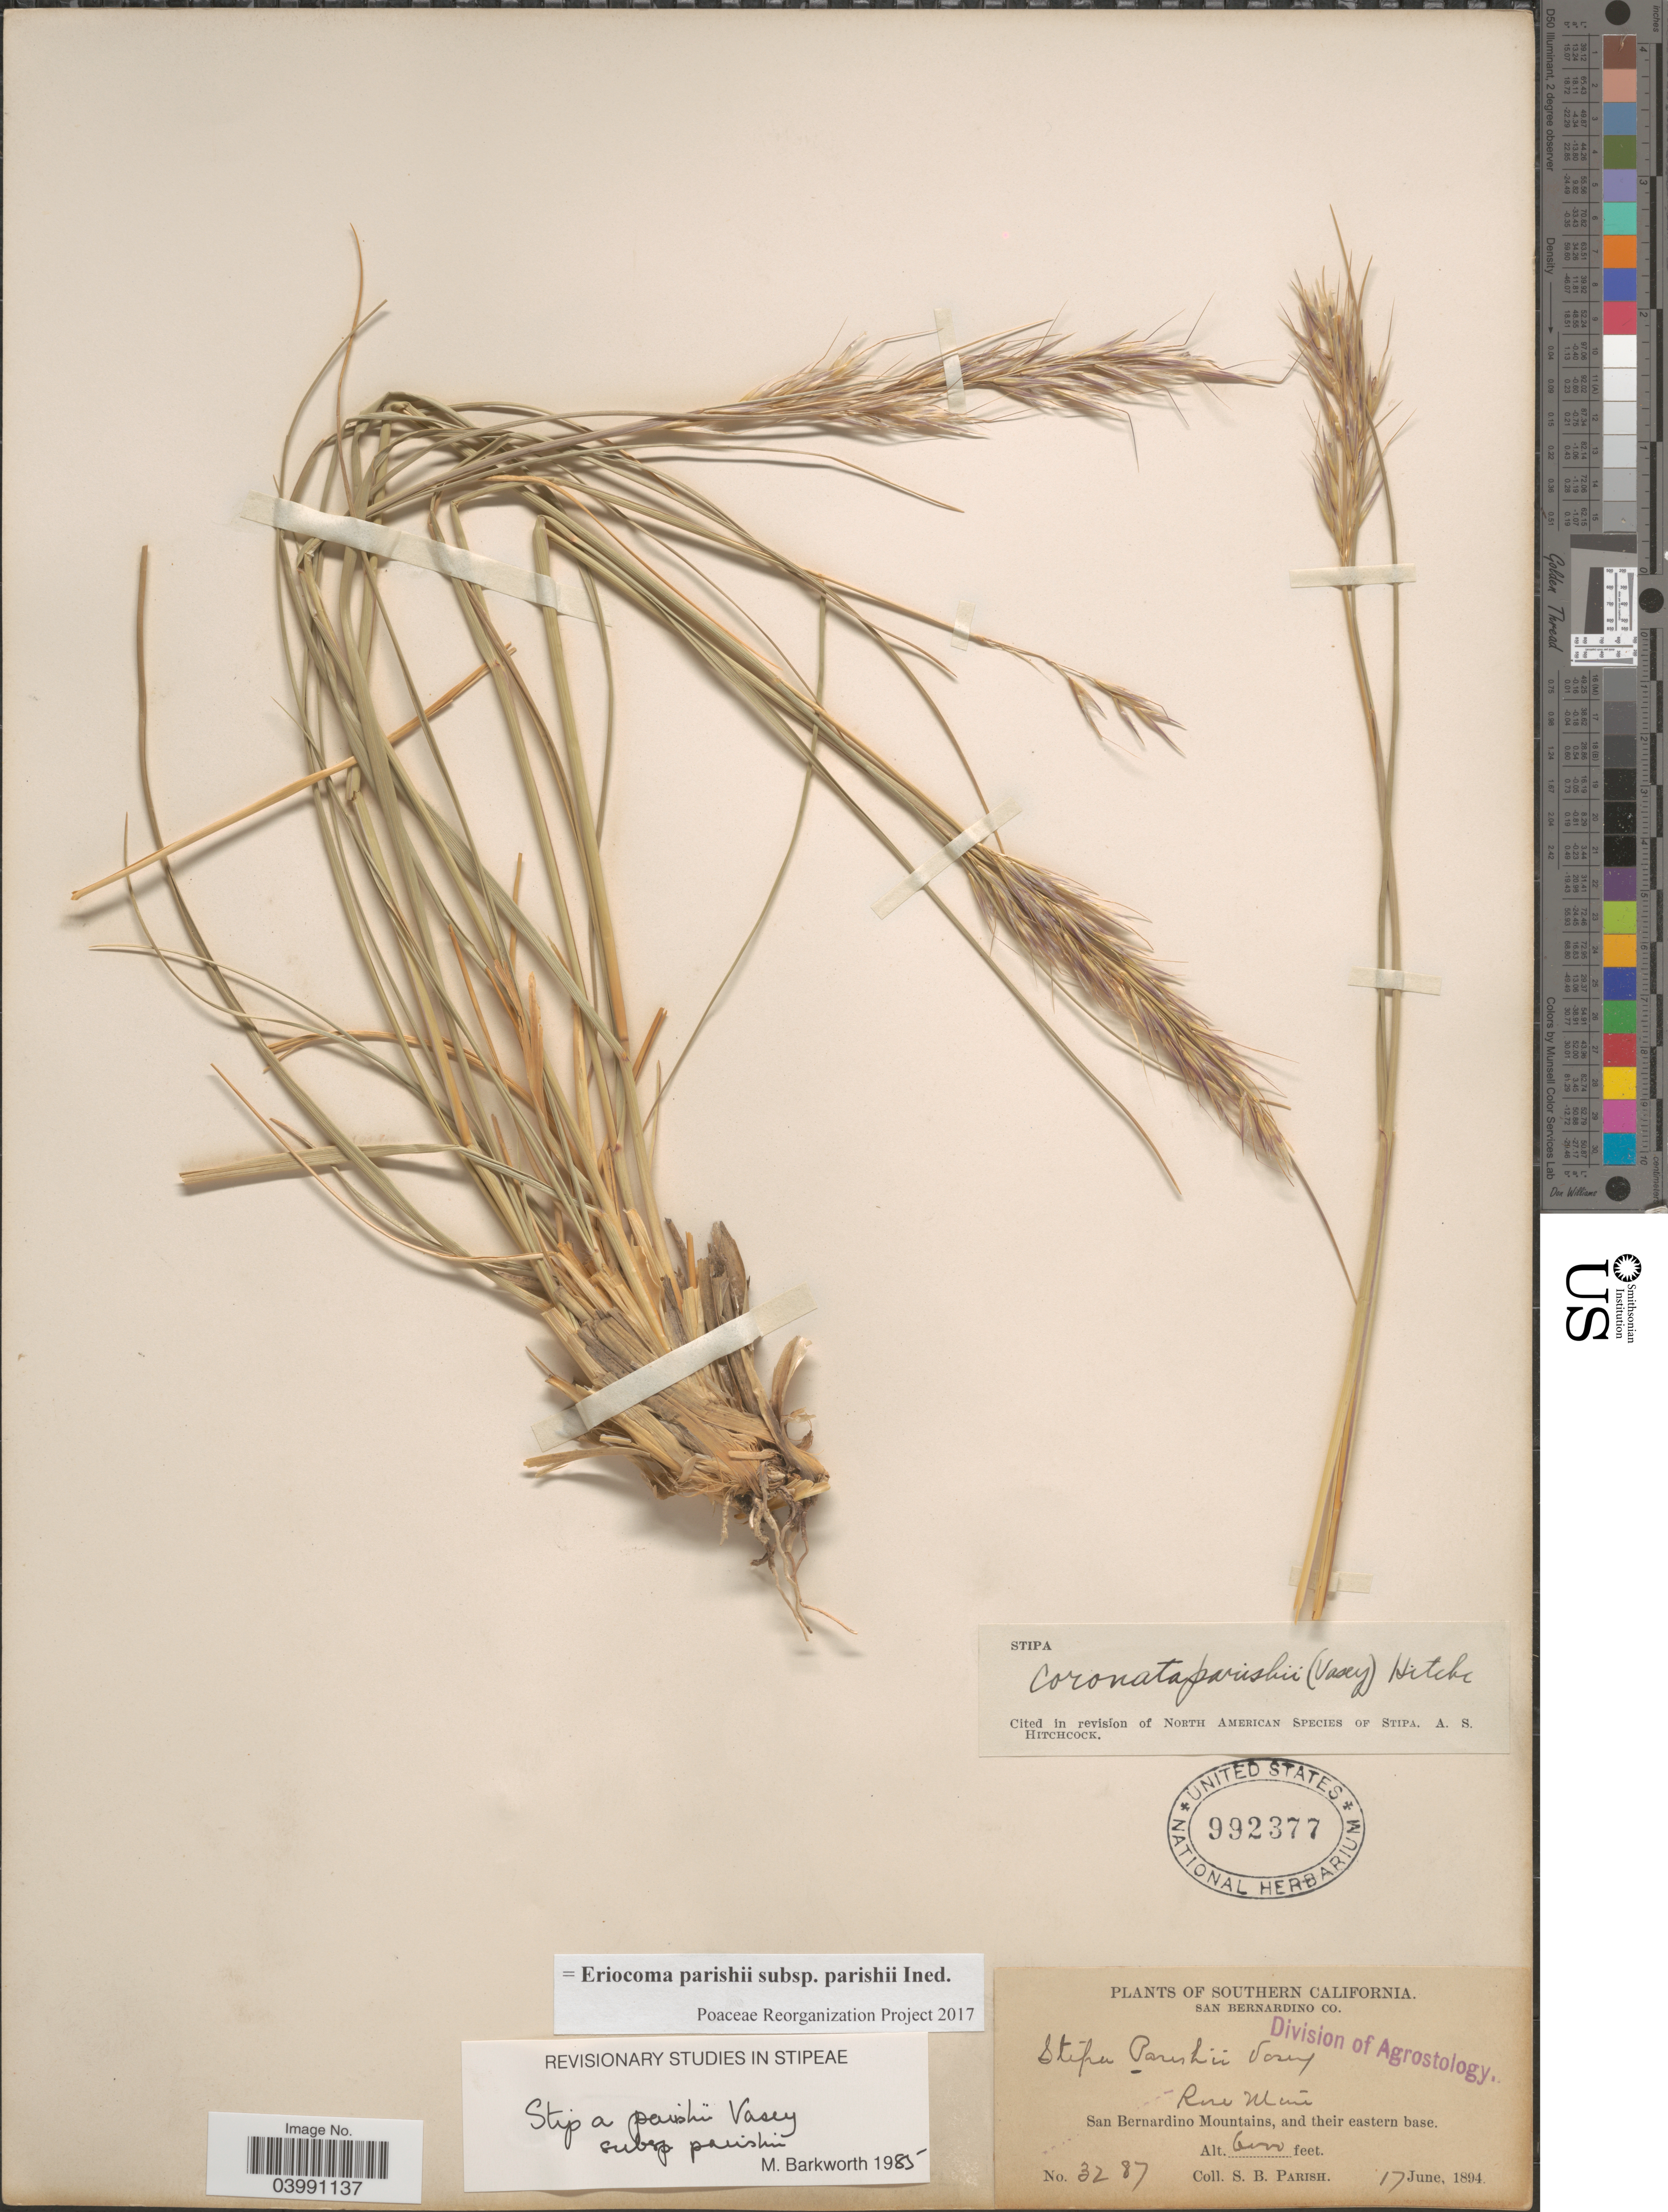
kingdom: Plantae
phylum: Tracheophyta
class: Liliopsida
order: Poales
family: Poaceae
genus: Eriocoma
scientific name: Eriocoma parishii subsp. parishii ined.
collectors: S. B. Parish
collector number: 3287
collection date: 1894-06-17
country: United States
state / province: California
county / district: San Bernardino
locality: Southern California. San Bernardino Co. San Bernardino Mountains, and their eastern base.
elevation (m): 1829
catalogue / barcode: US 992377